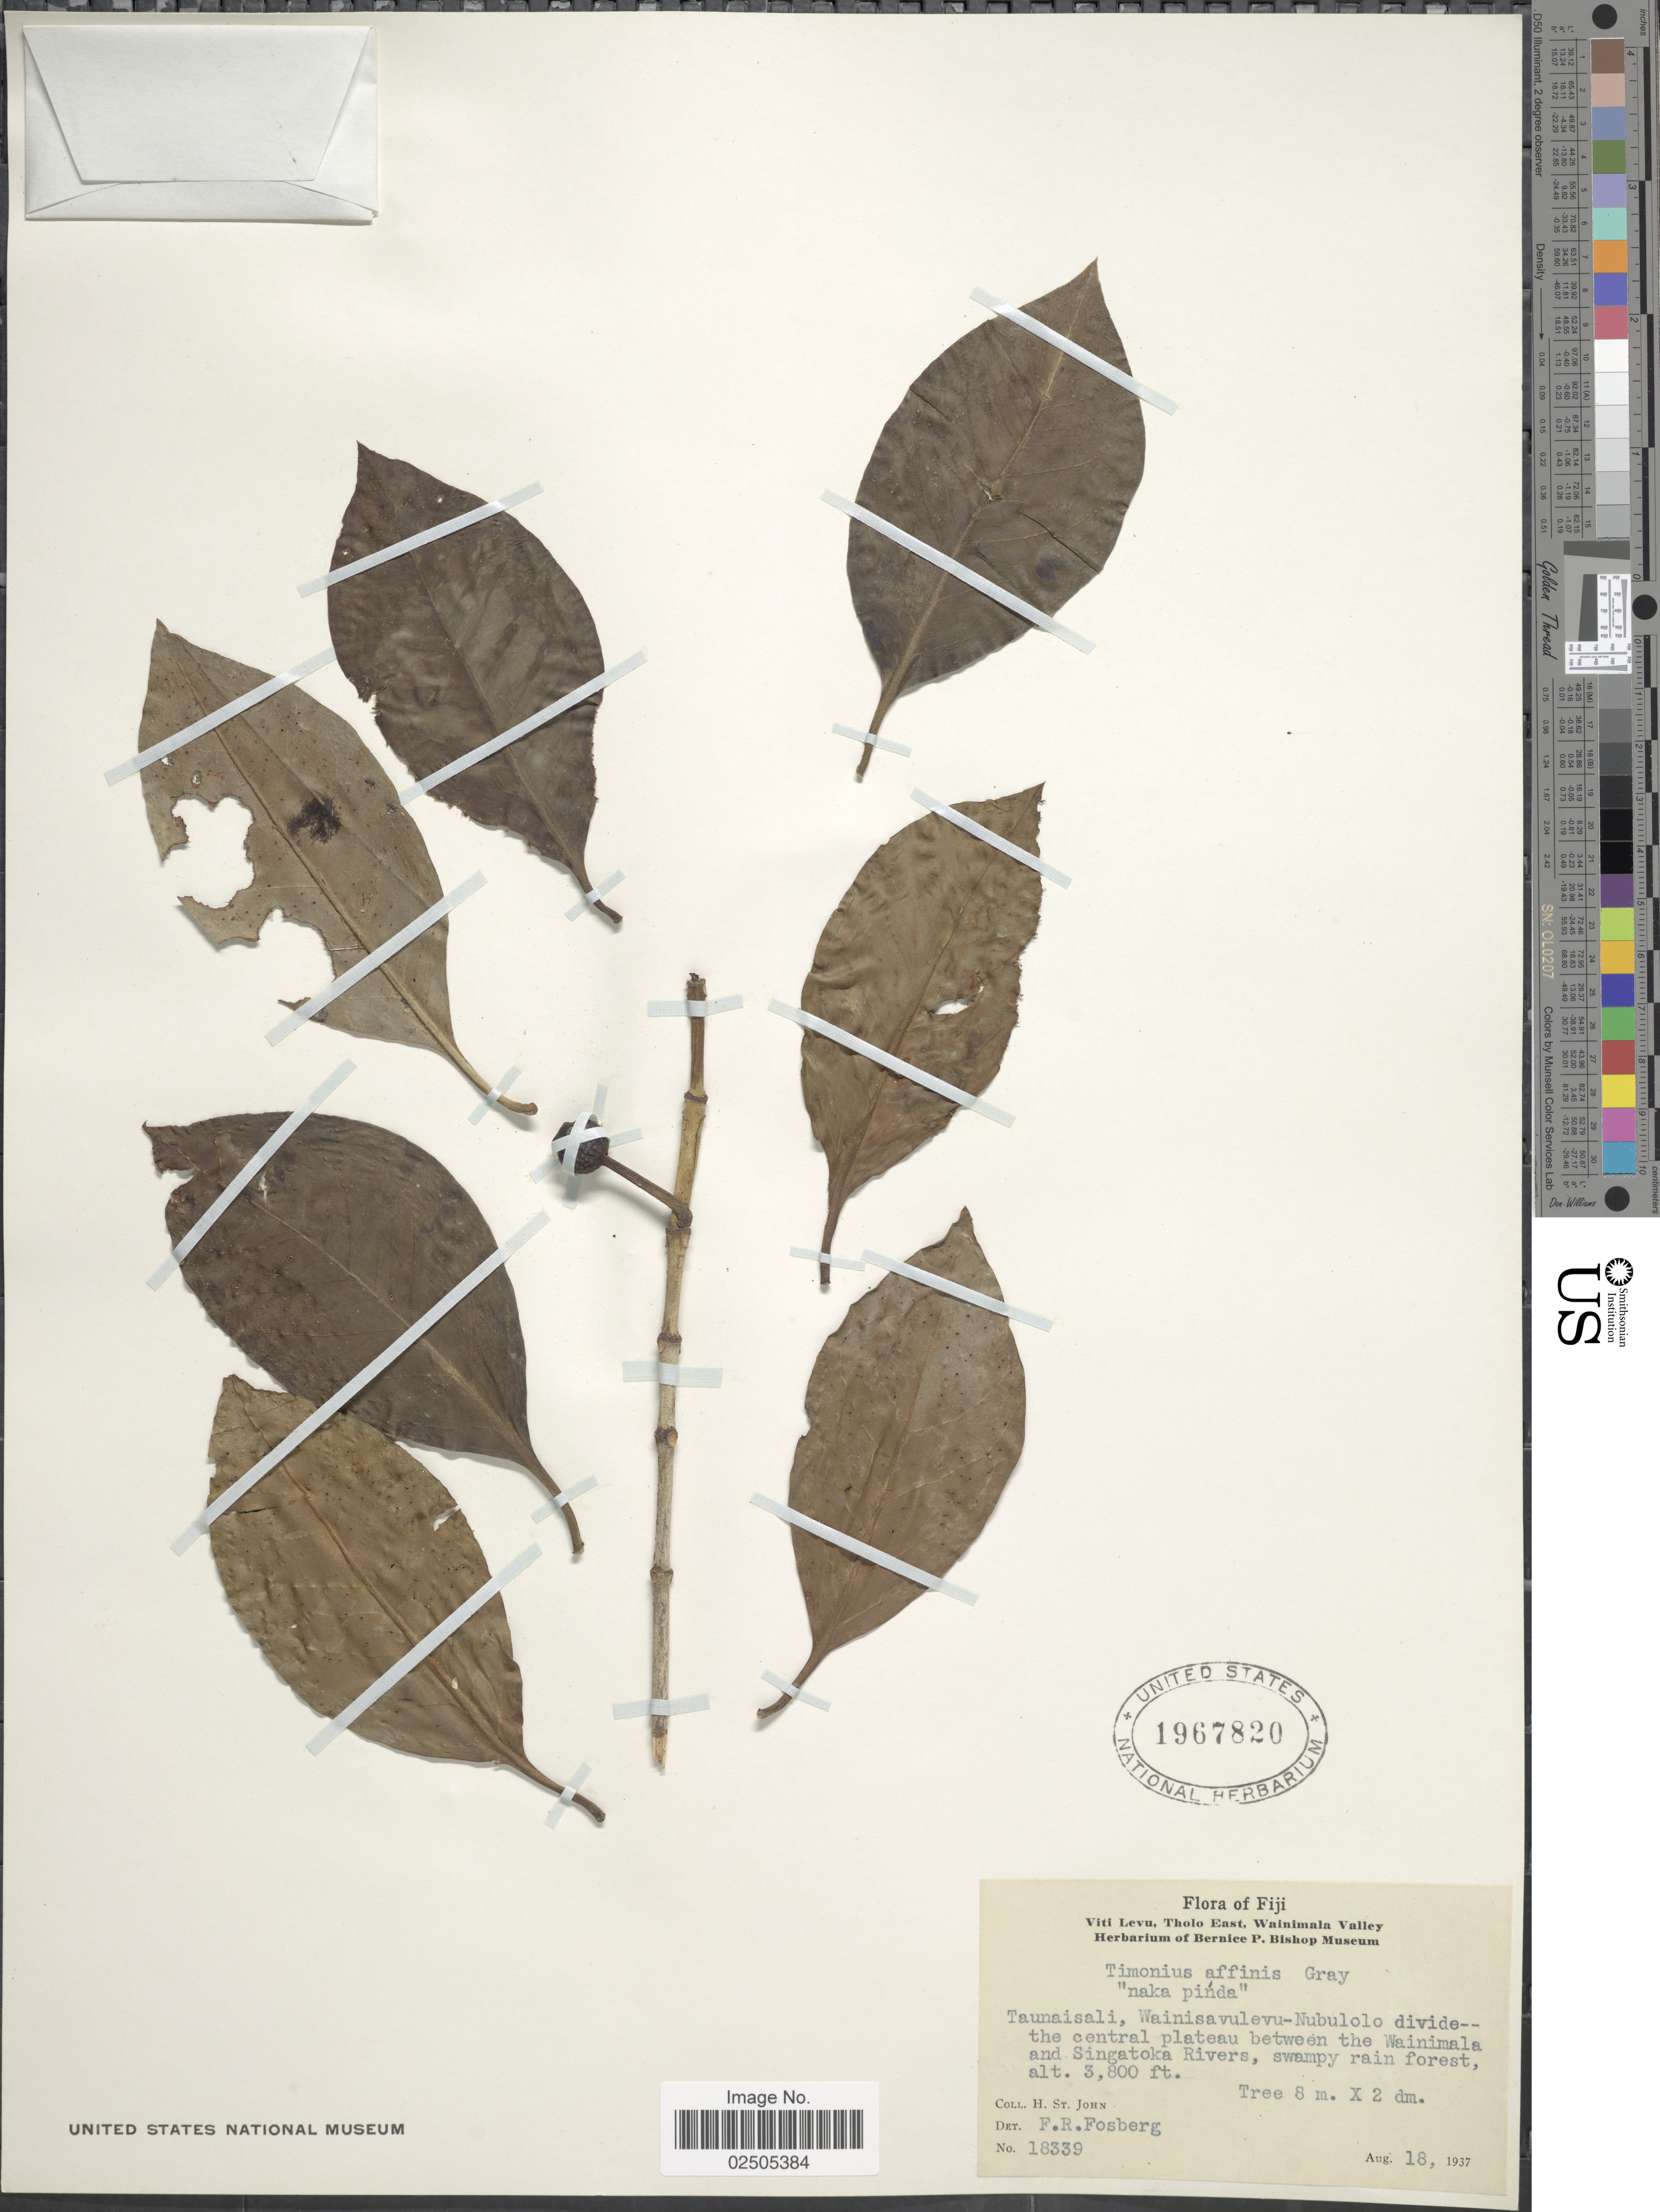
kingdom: Plantae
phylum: Tracheophyta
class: Magnoliopsida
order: Gentianales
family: Rubiaceae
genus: Timonius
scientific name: Timonius affinis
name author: A. Gray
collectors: H. St. John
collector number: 18339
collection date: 1937-08-18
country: Fiji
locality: Viti Levu, Tholo East, Wainimala Valley, Taunaisali, Wainisavulevu-Nubulolo divide-- the central plateau between the Wainimala and Singatoka Rivers, swampy rain forest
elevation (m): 1158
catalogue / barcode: US 1967820